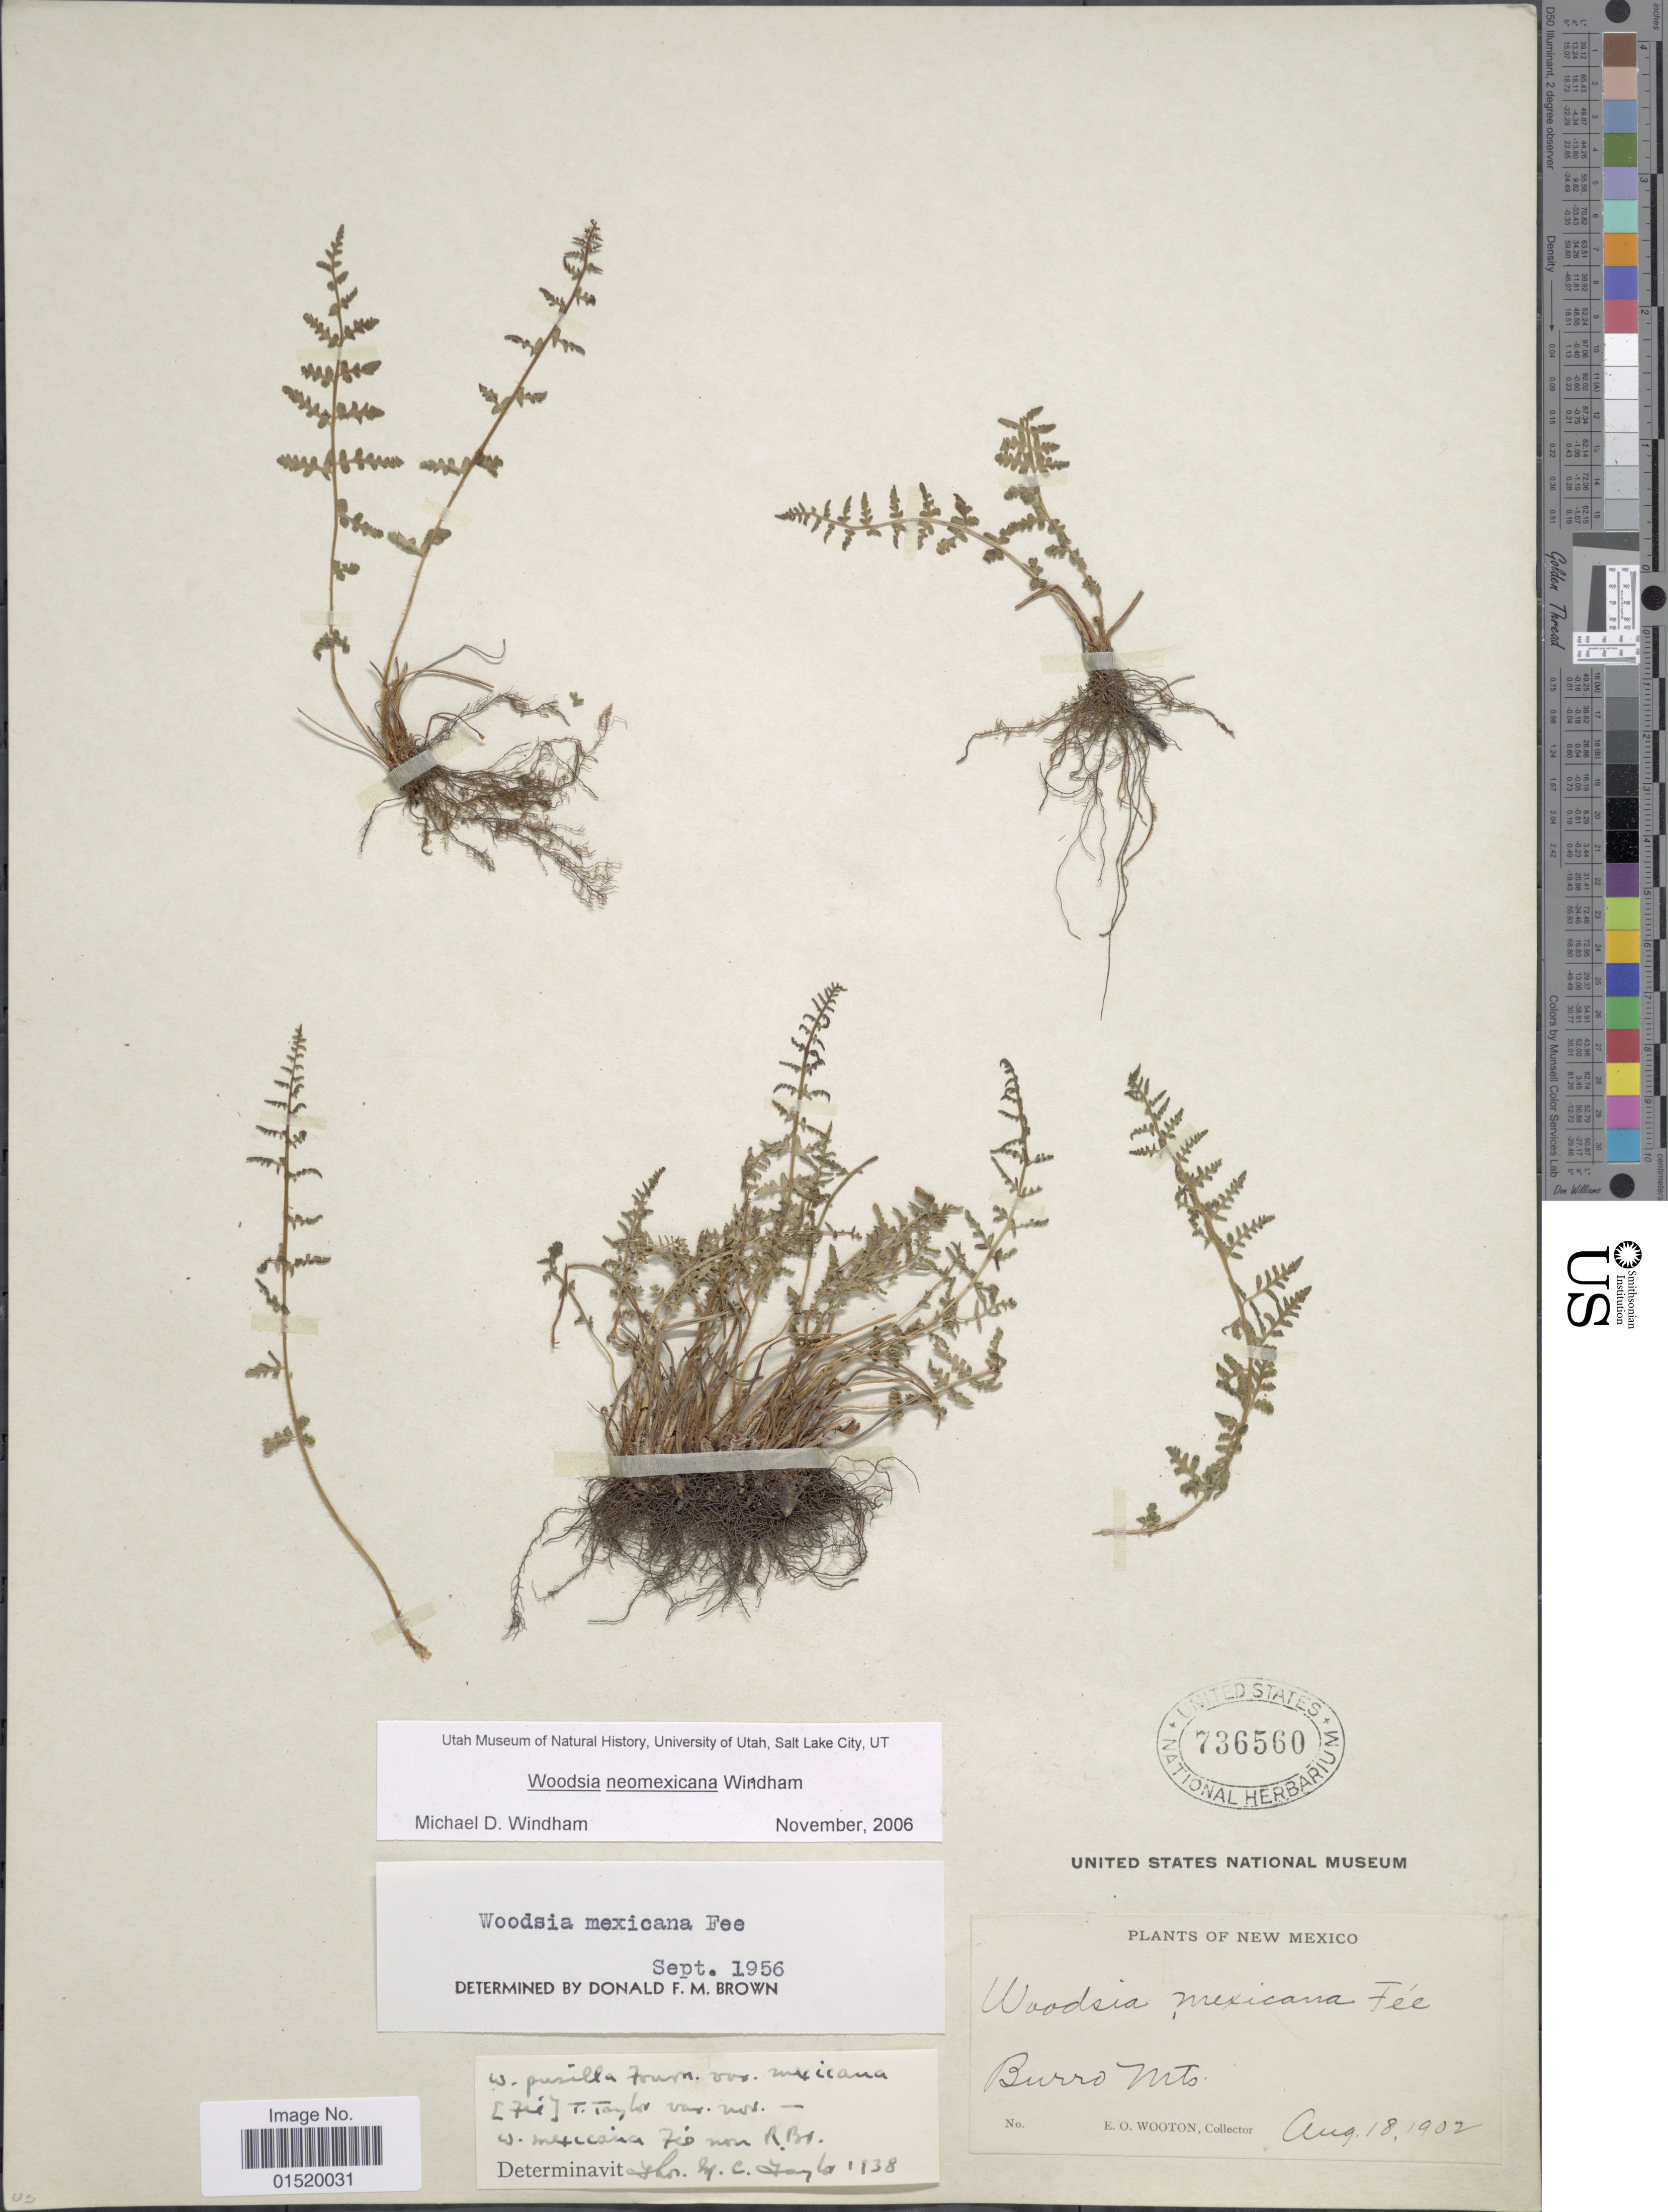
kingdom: Plantae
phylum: Tracheophyta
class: Polypodiopsida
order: Polypodiales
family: Woodsiaceae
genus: Woodsia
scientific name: Woodsia neomexicana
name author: Windham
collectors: E. O. Wooton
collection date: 1902-08-18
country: United States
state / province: New Mexico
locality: Burro Mts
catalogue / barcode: US 736560